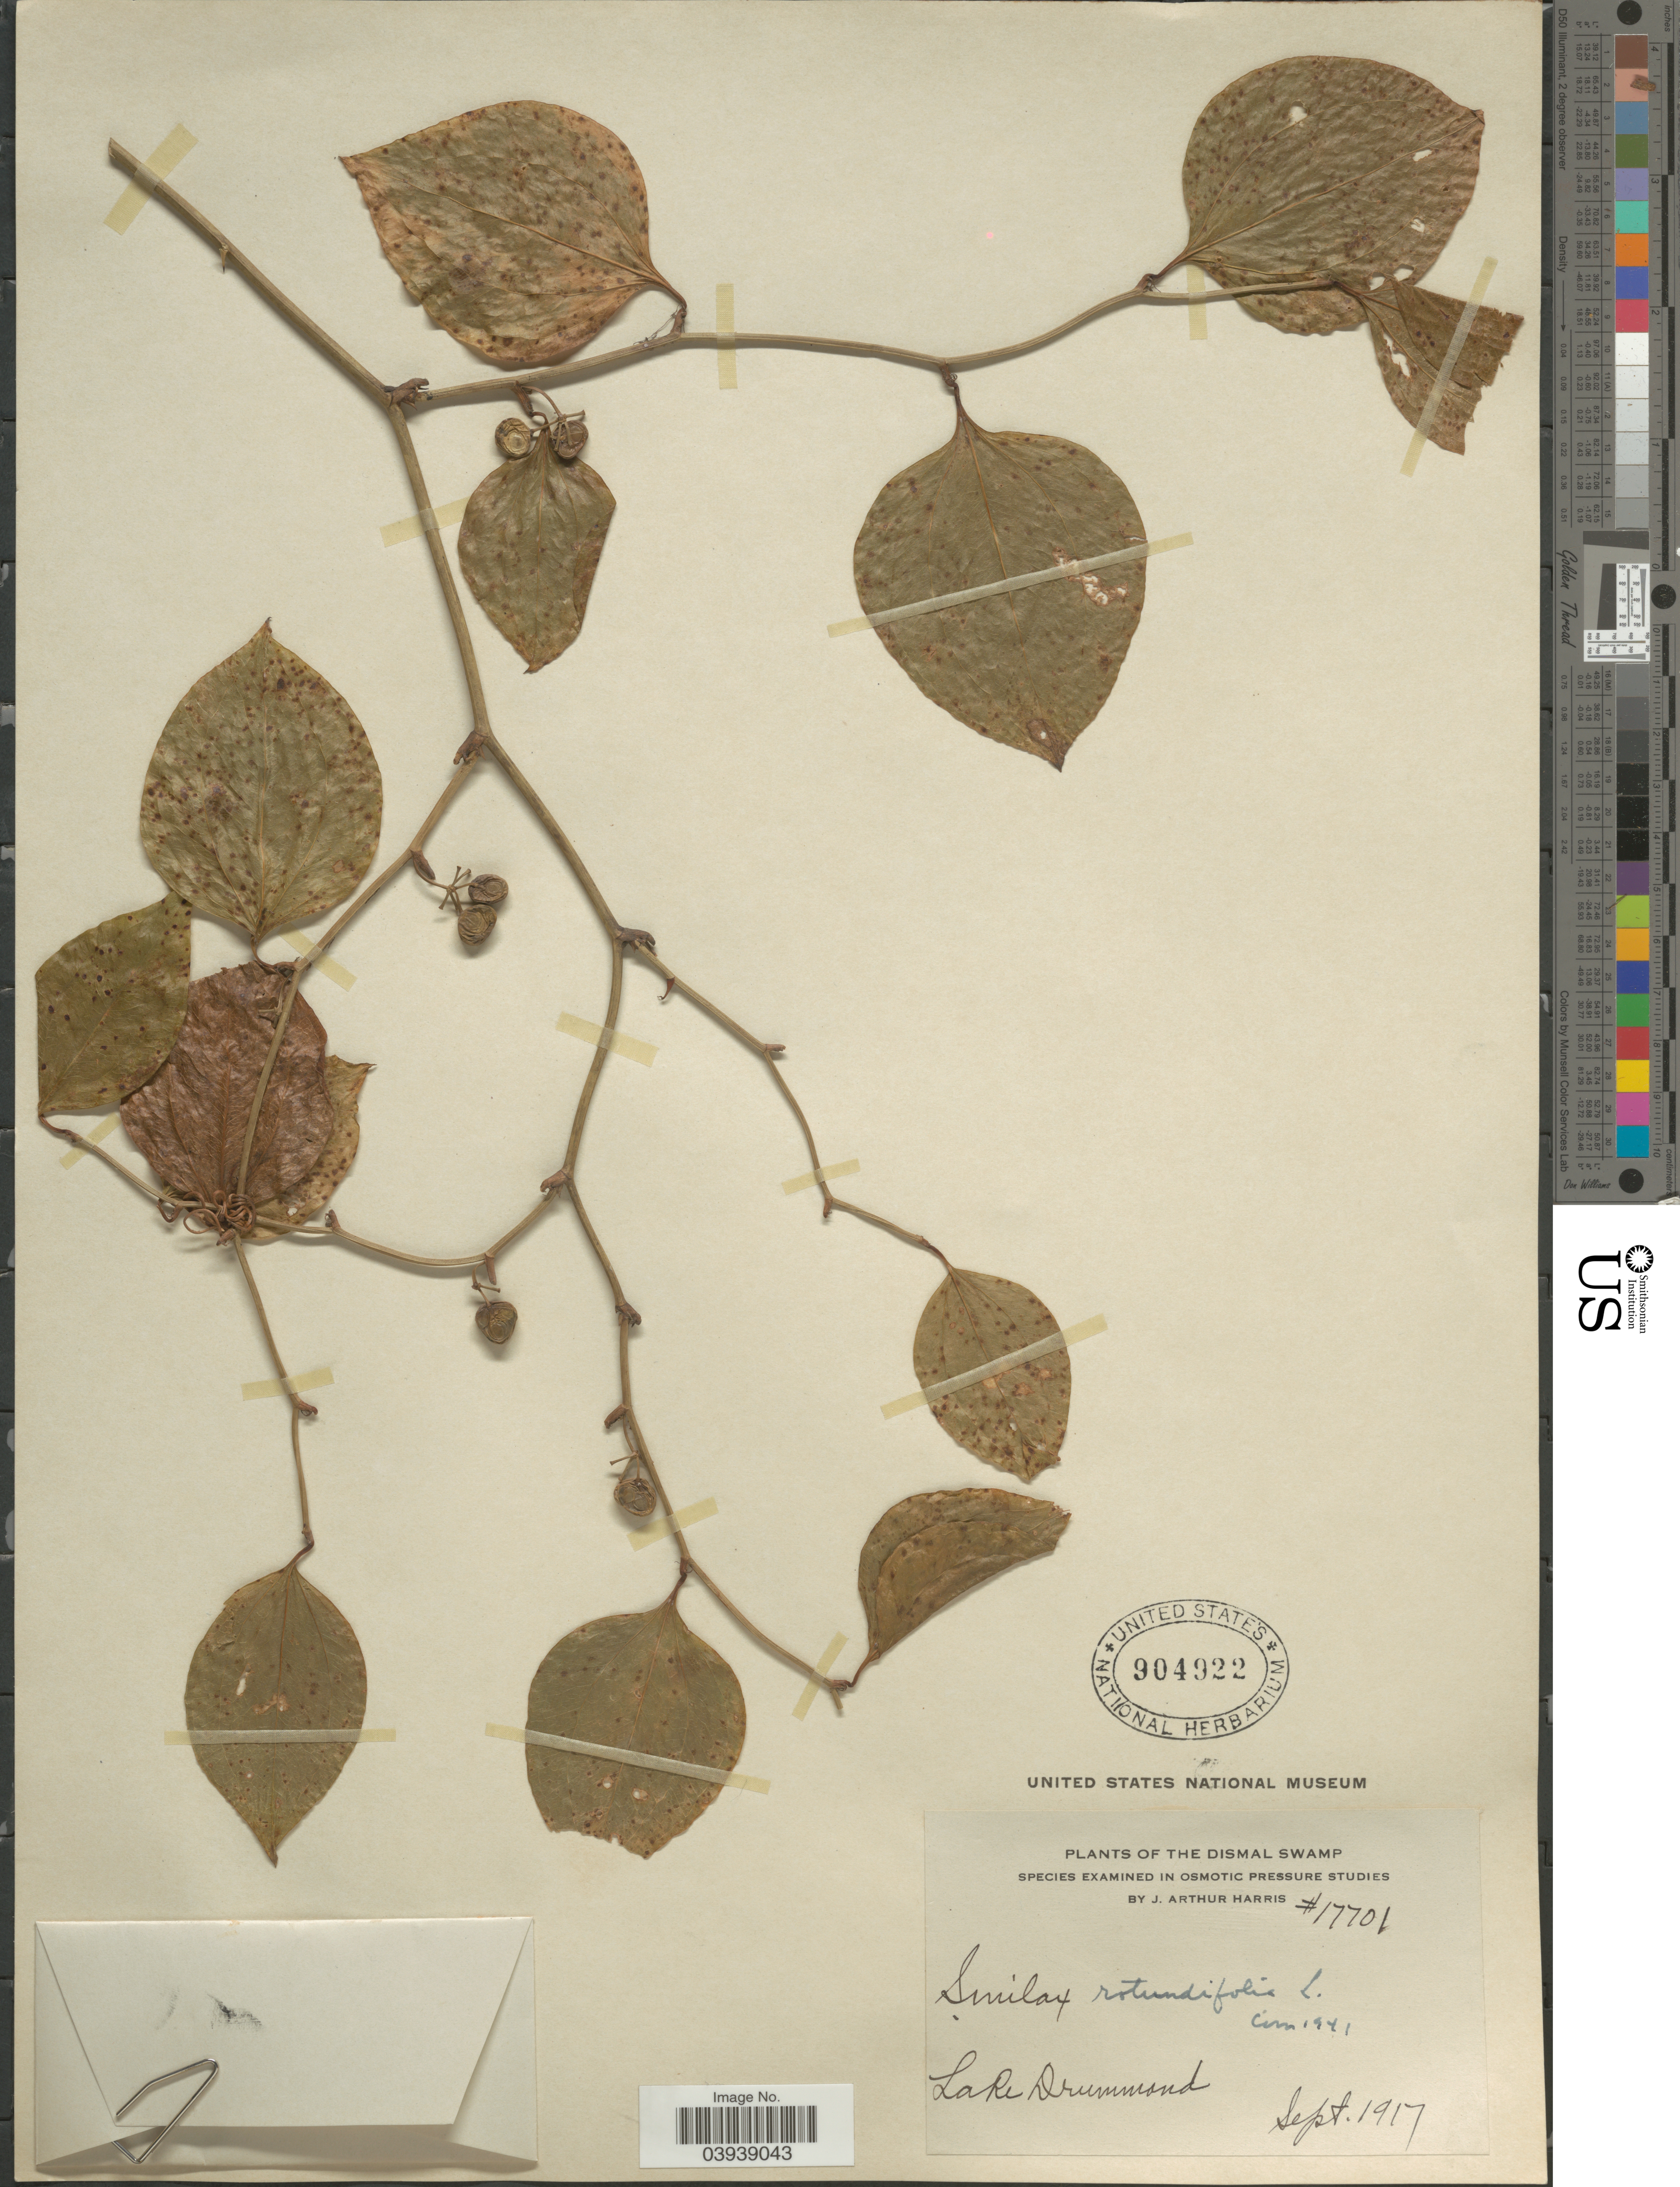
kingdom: Plantae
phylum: Tracheophyta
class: Liliopsida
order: Liliales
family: Smilacaceae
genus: Smilax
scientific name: Smilax rotundifolia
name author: L.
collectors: J. A. Harris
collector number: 17701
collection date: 1917-09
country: United States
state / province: Virginia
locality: Dismal Swamp. Lake Drummond.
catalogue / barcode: US 904922